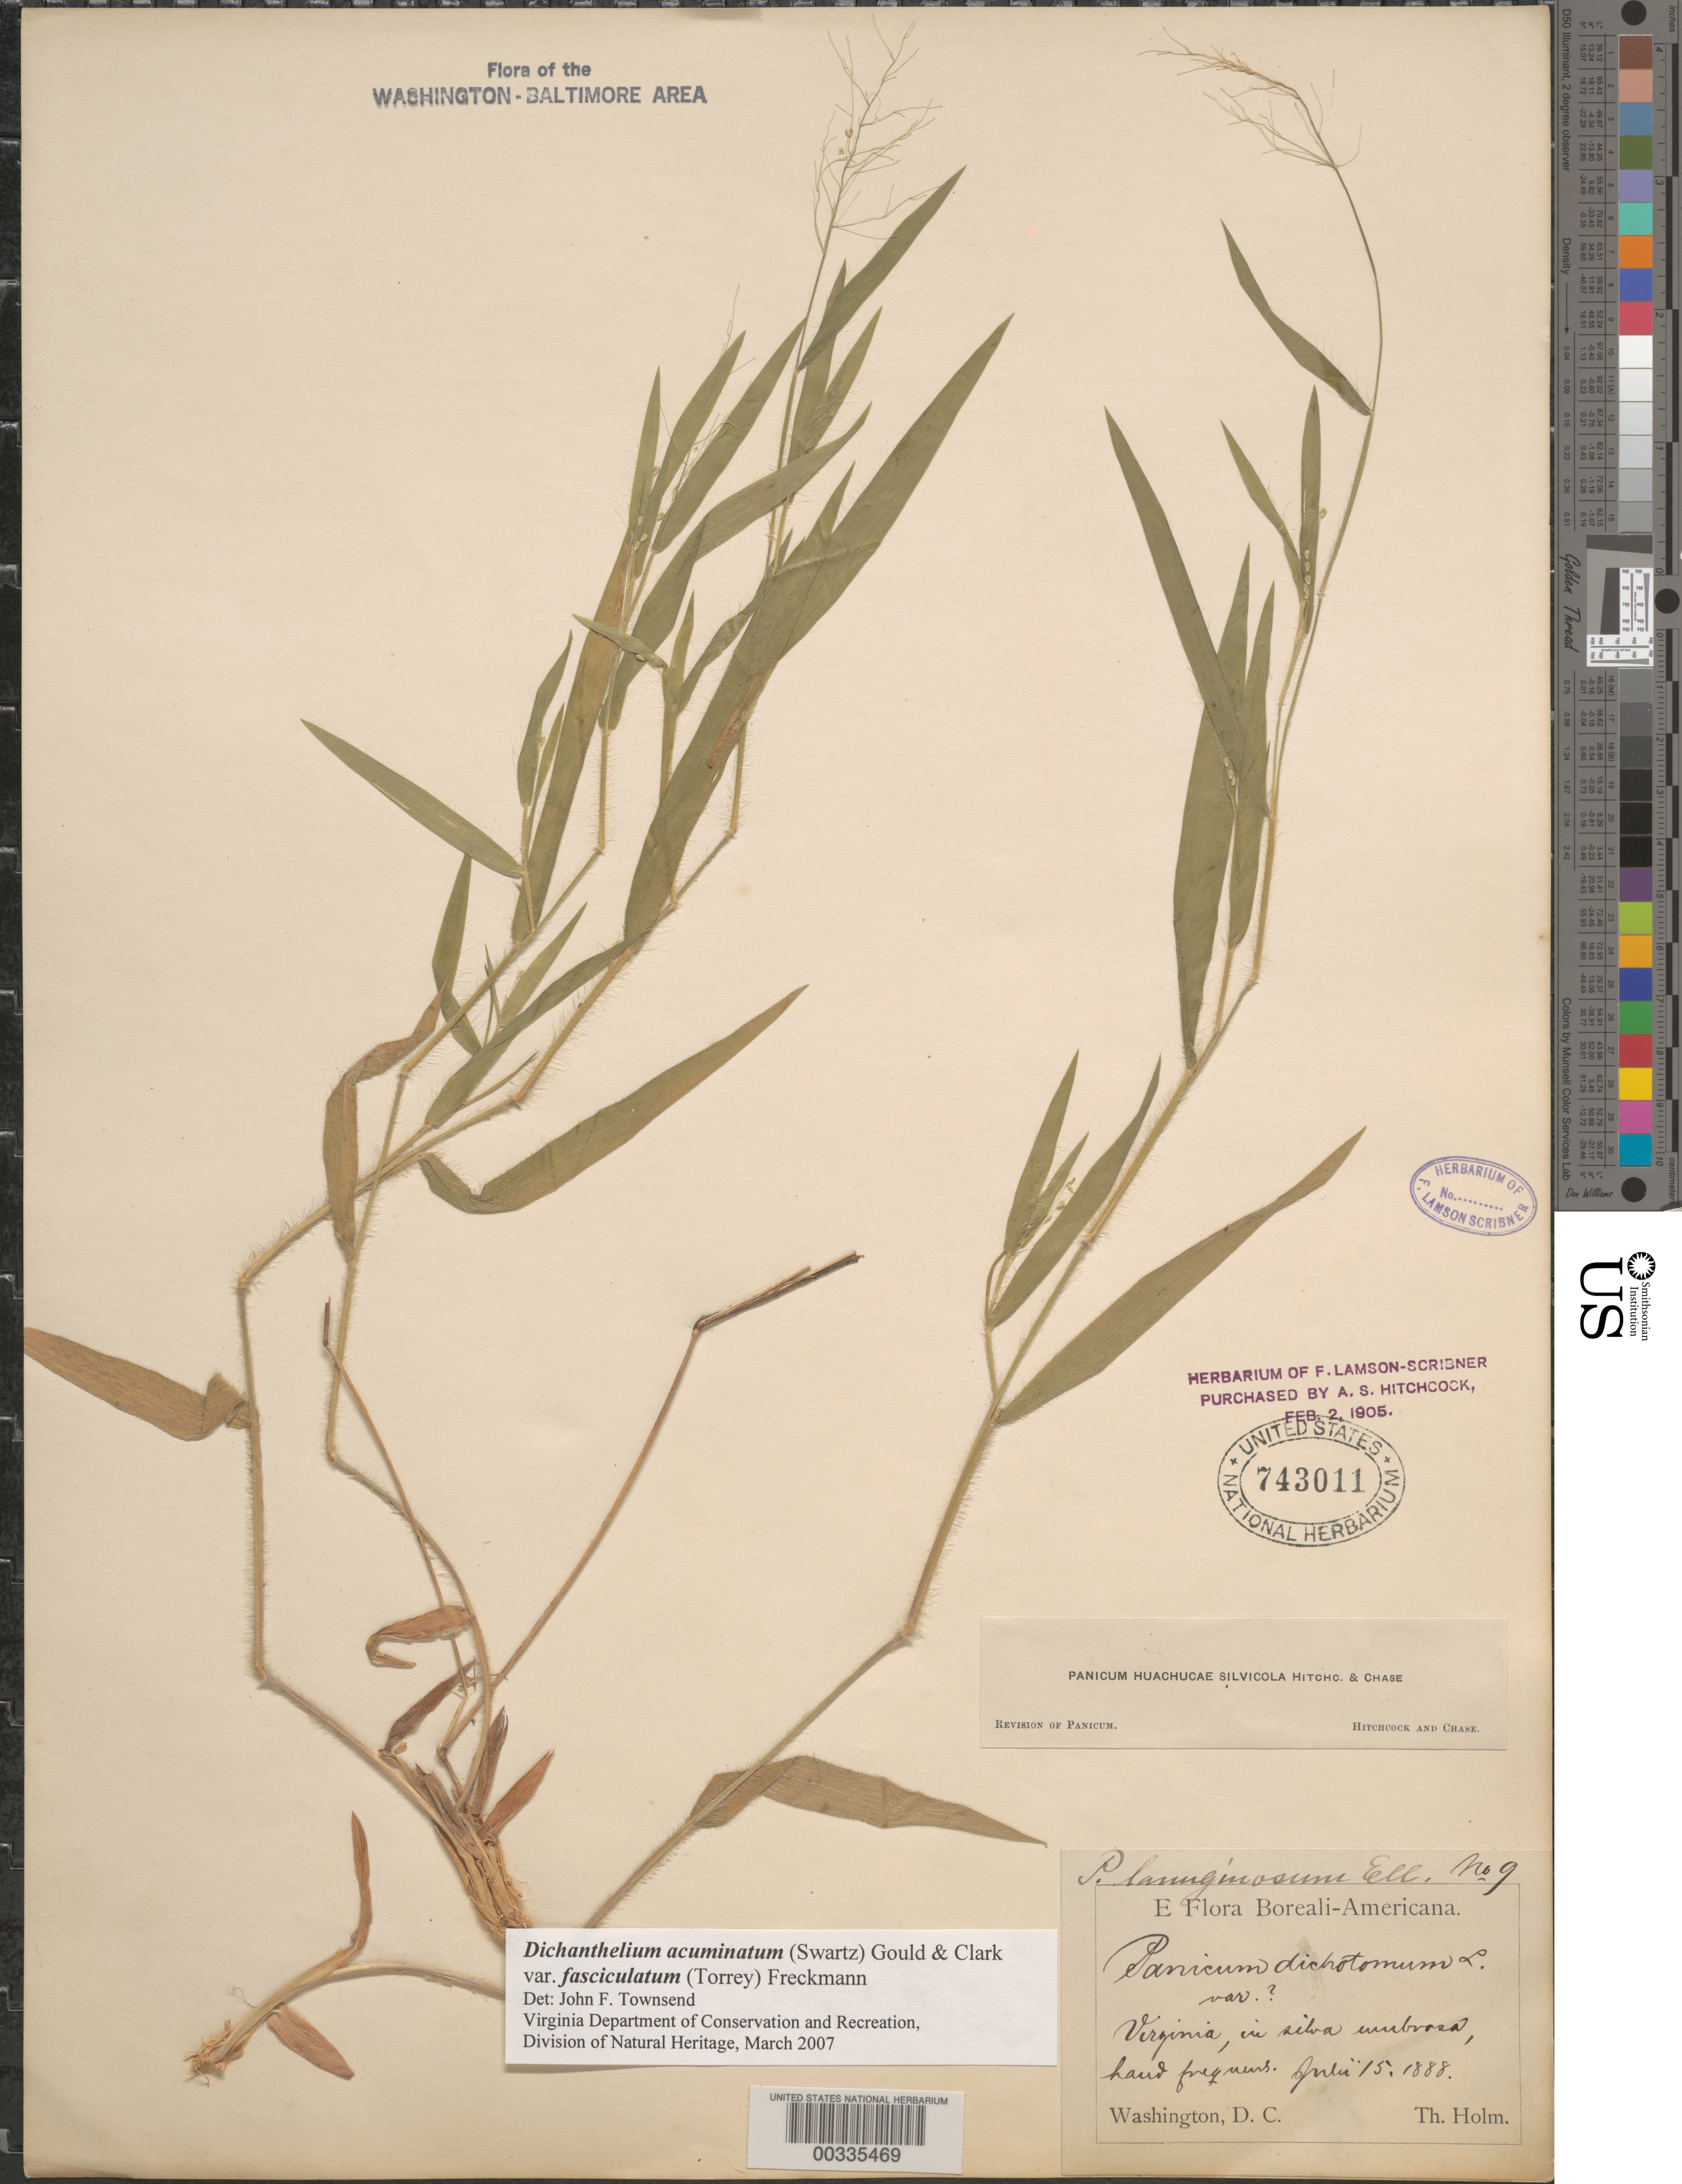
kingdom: Plantae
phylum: Tracheophyta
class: Liliopsida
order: Poales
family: Poaceae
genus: Dichanthelium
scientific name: Dichanthelium acuminatum var. fasciculatum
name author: (Torr.) Freckmann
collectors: T. Holm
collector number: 9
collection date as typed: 15 Jul 1888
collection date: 1888-07-15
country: United States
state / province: Virginia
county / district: Fairfax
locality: West Falls Church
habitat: In forest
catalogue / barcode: US 743011